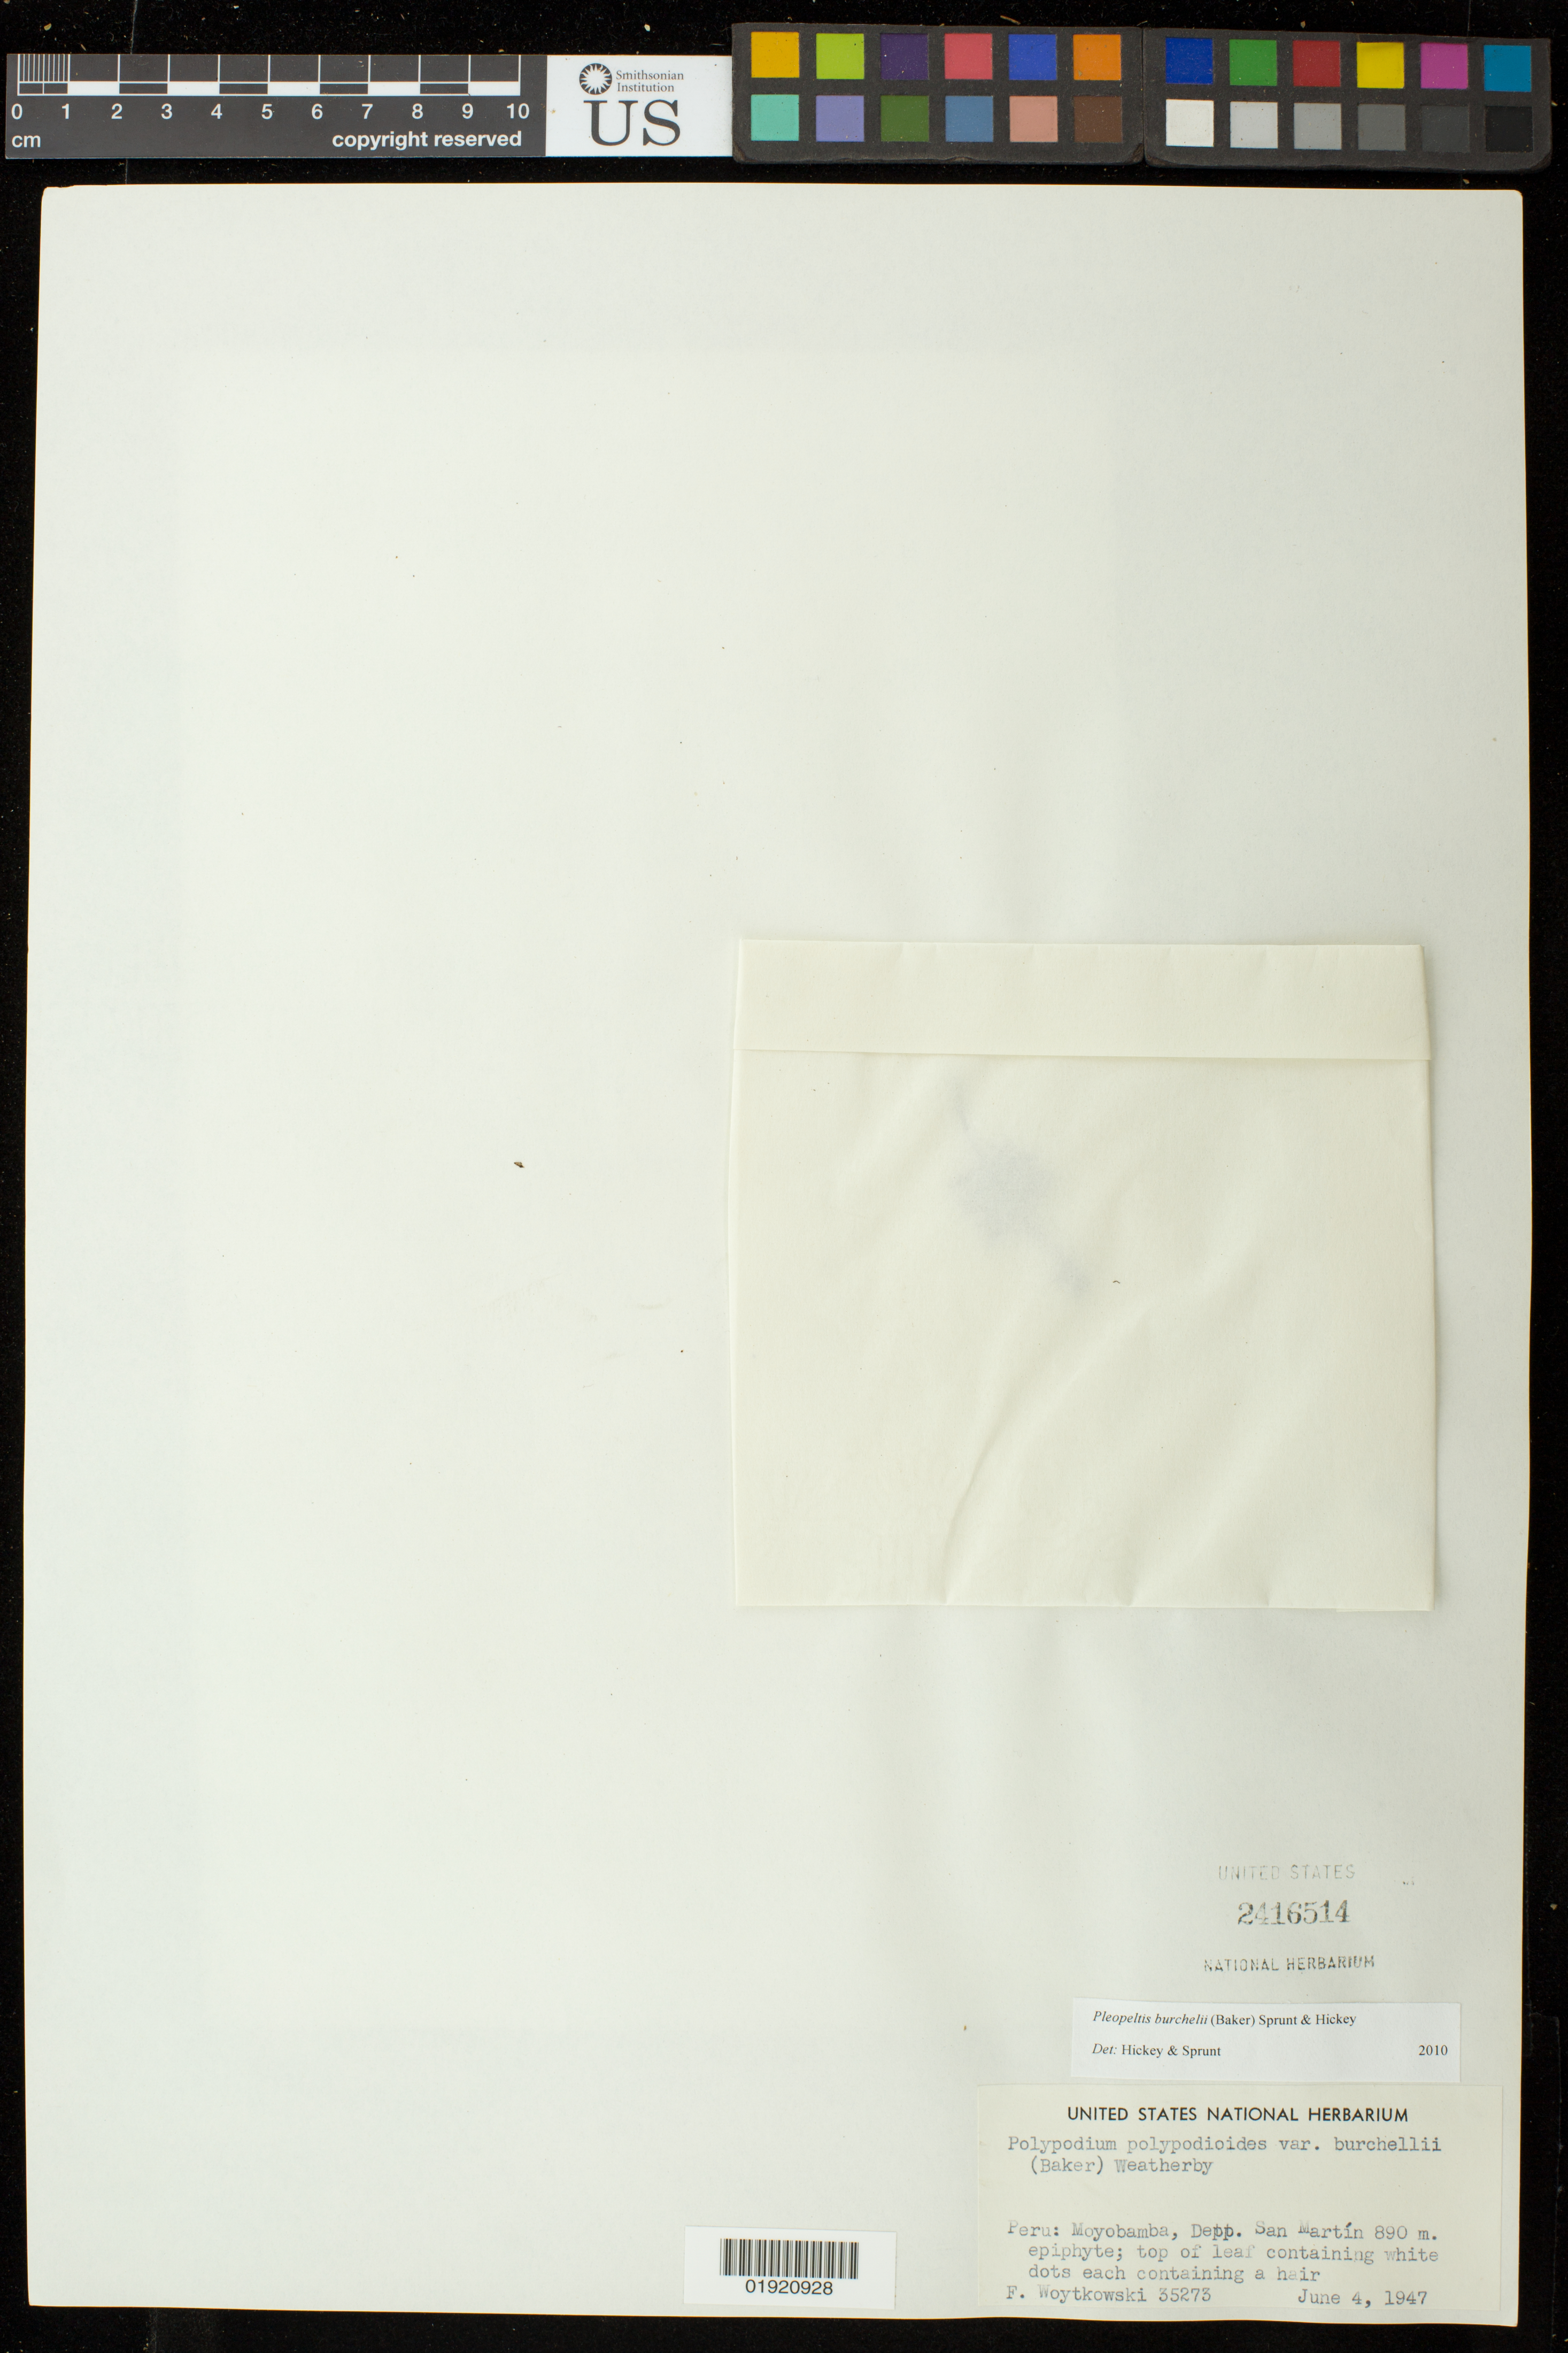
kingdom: Plantae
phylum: Tracheophyta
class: Polypodiopsida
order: Polypodiales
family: Polypodiaceae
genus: Pleopeltis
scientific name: Pleopeltis burchellii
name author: (Baker) Sprunt & Hickey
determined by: Sprunt, S. V.; Hickey, R. J.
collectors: F. Woytkowski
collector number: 35273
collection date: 1947-06-04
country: Peru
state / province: San Martín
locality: Peru: Moyobamba, Dept. San Martin.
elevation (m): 890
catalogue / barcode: US 2416514